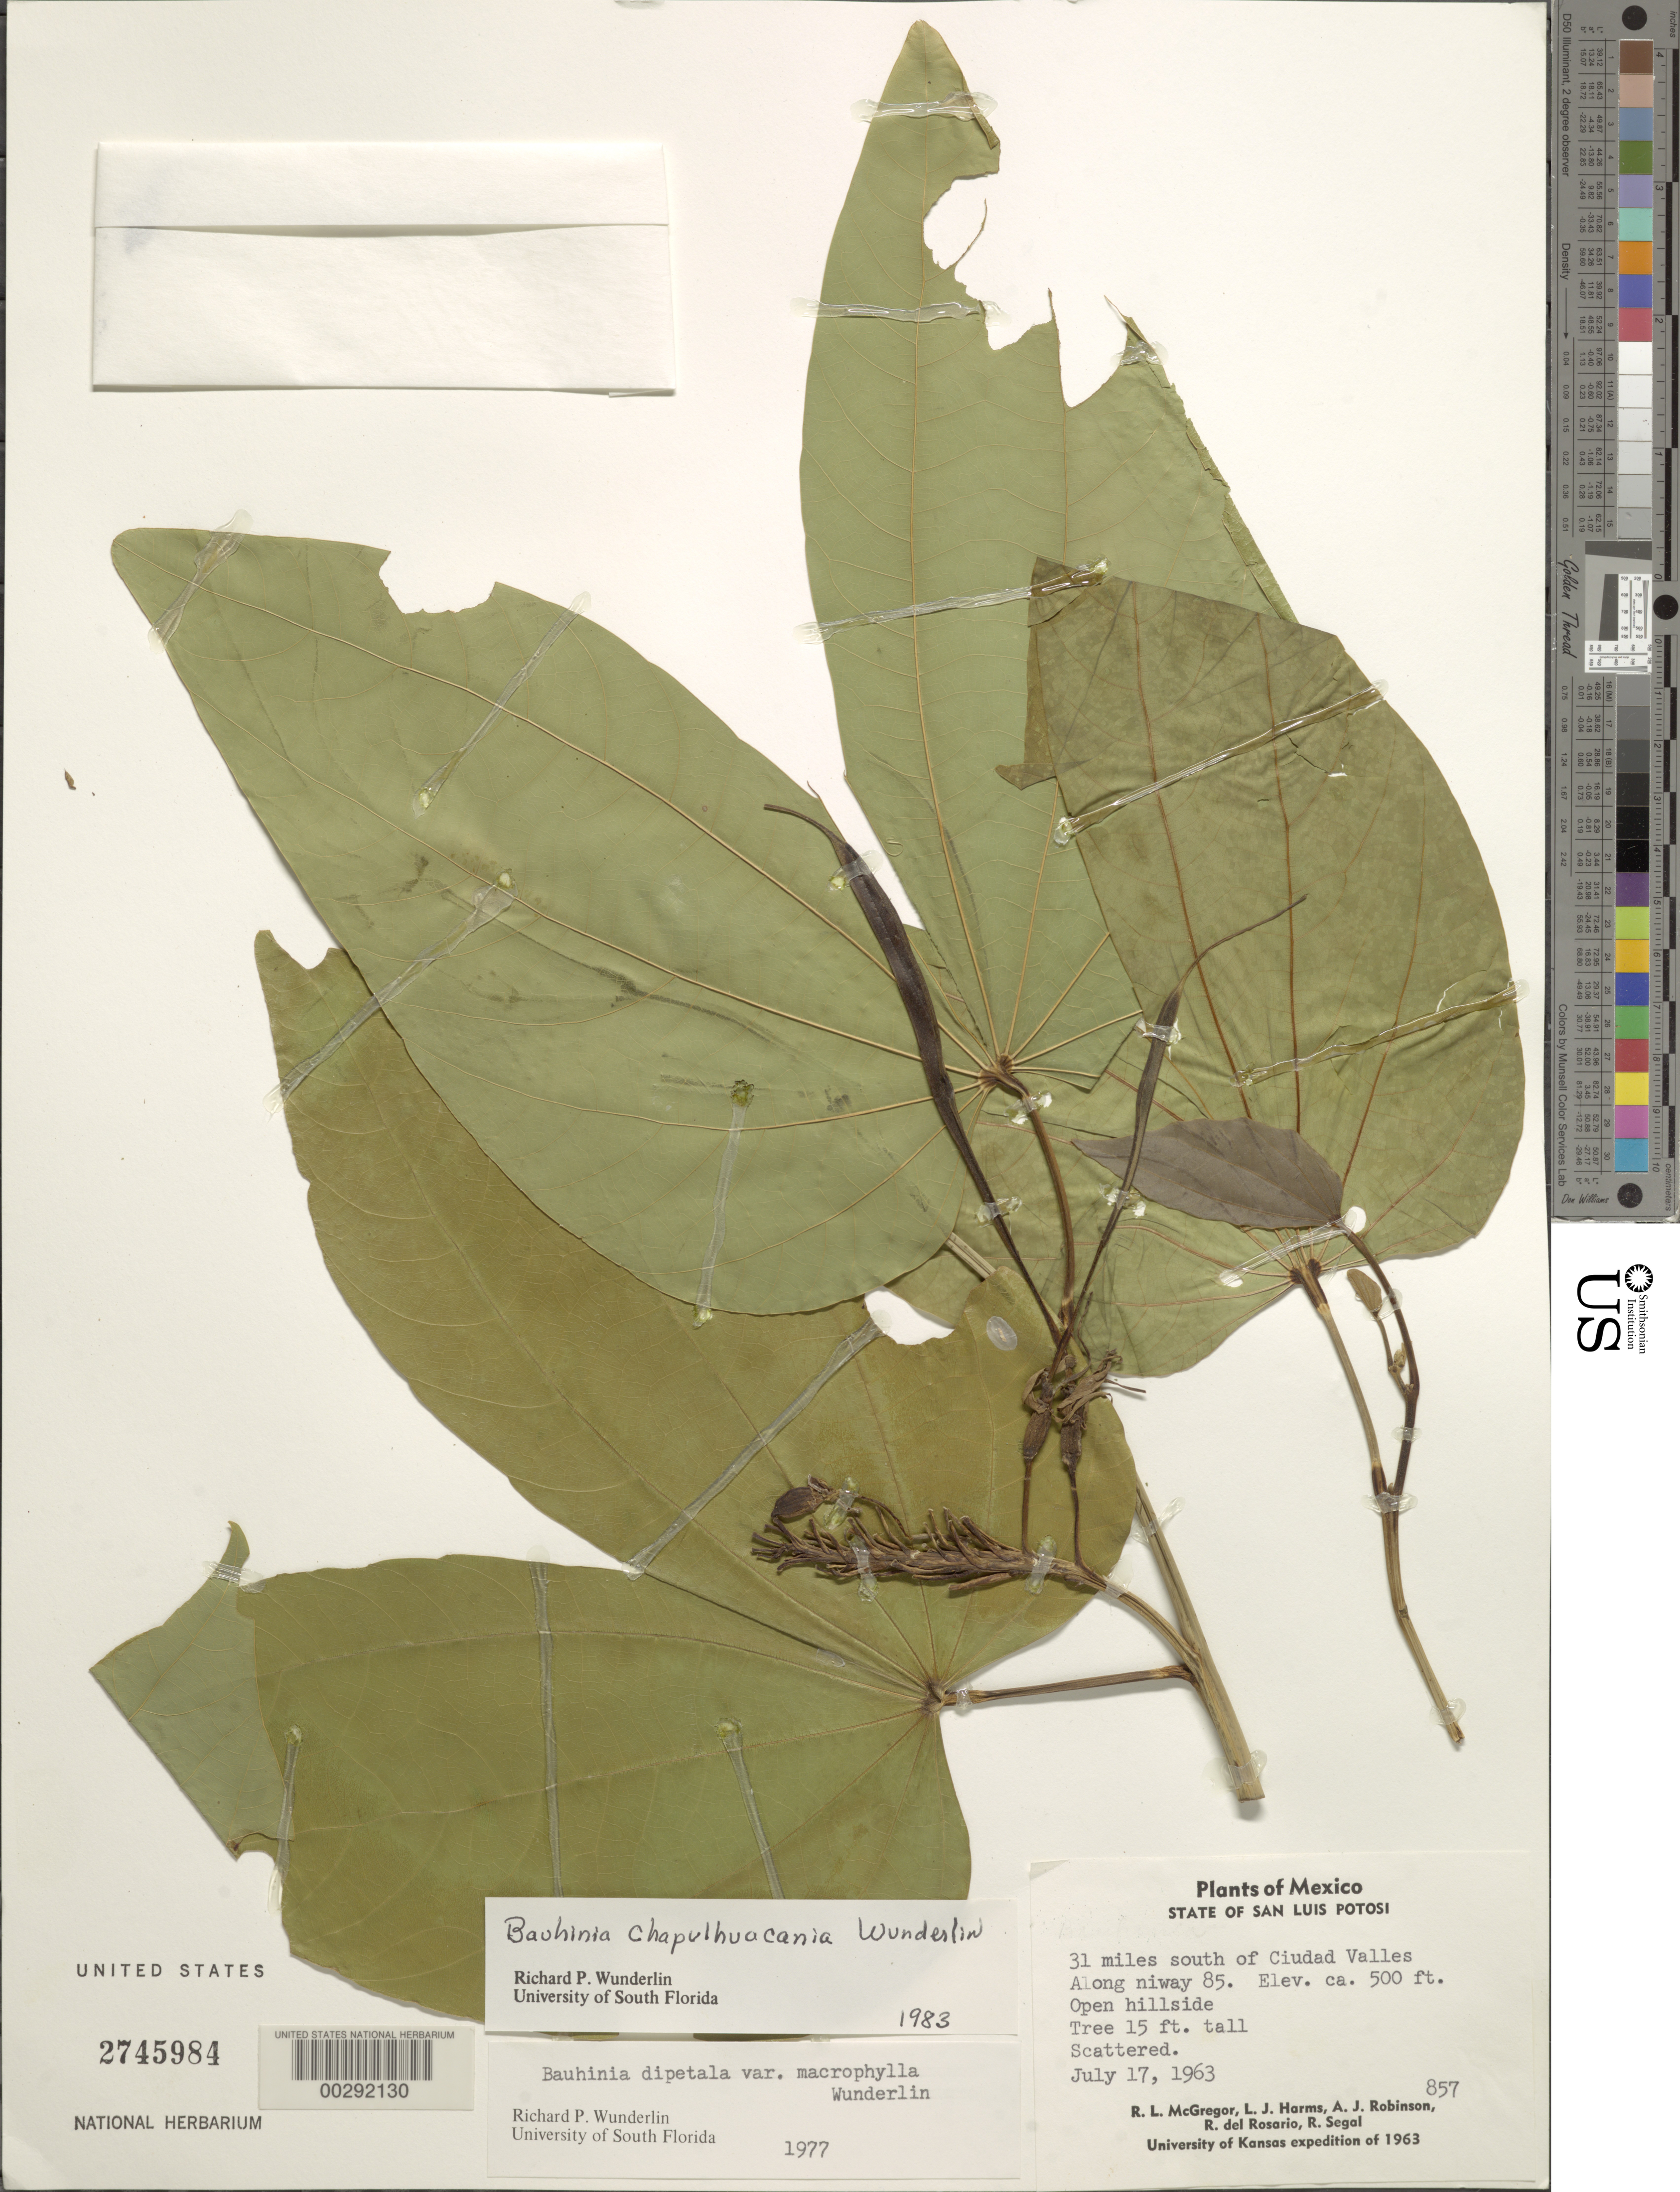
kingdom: Plantae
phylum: Tracheophyta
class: Magnoliopsida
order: Fabales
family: Fabaceae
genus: Bauhinia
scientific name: Bauhinia chapulhuacania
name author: Wunderlin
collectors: R. L. McGregor, L. Harms, A. J. Robinson, R. del Rosario & R. Segal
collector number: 857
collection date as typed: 17 Jul 1963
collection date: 1963-07-17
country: Mexico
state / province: San Luis Potosí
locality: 31 mi S of Ciudad Valles, along highway 85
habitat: Open hillside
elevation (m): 152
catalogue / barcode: US 2745984